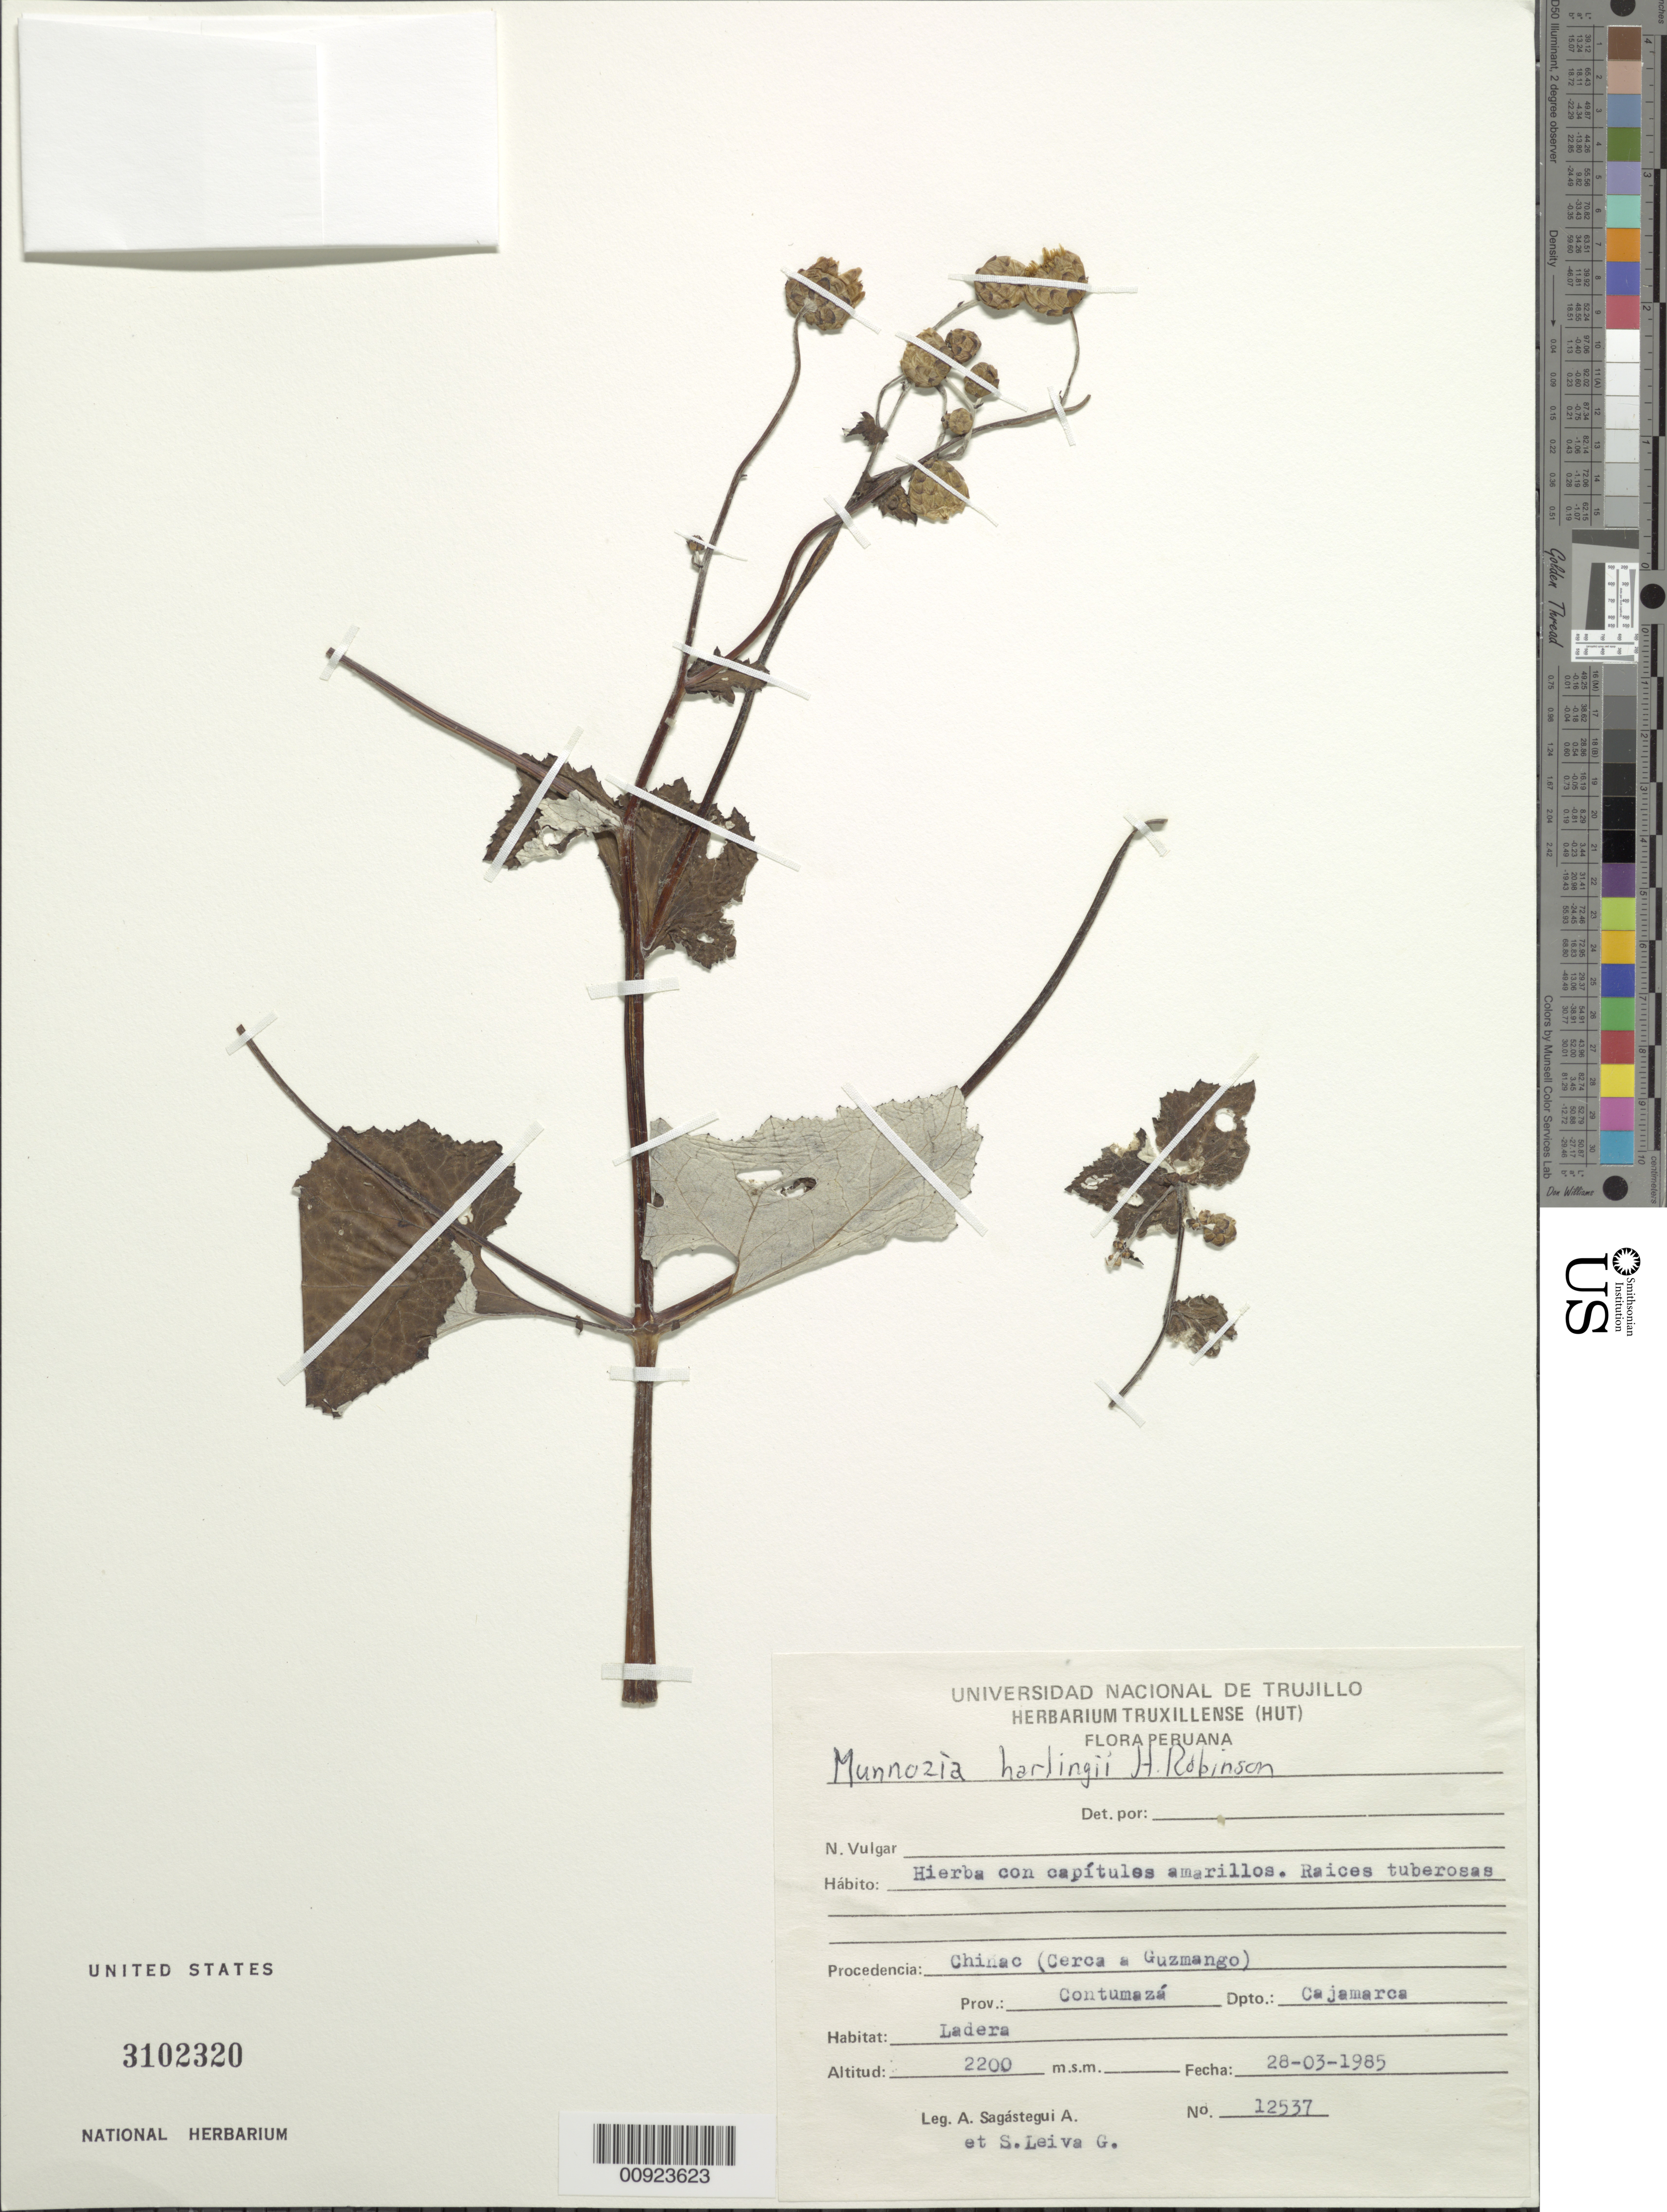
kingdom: Plantae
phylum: Tracheophyta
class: Magnoliopsida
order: Asterales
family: Asteraceae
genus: Munnozia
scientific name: Munnozia harlingii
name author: H. Rob.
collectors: A. Sagástegui A. & S. Leiva G.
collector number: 12537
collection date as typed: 28 March 1985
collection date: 1985-03-28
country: Peru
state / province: Cajamarca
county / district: Contumazá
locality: Chinac (Cerca a Guzmango)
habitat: Ladera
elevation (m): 2200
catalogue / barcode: US 3102320